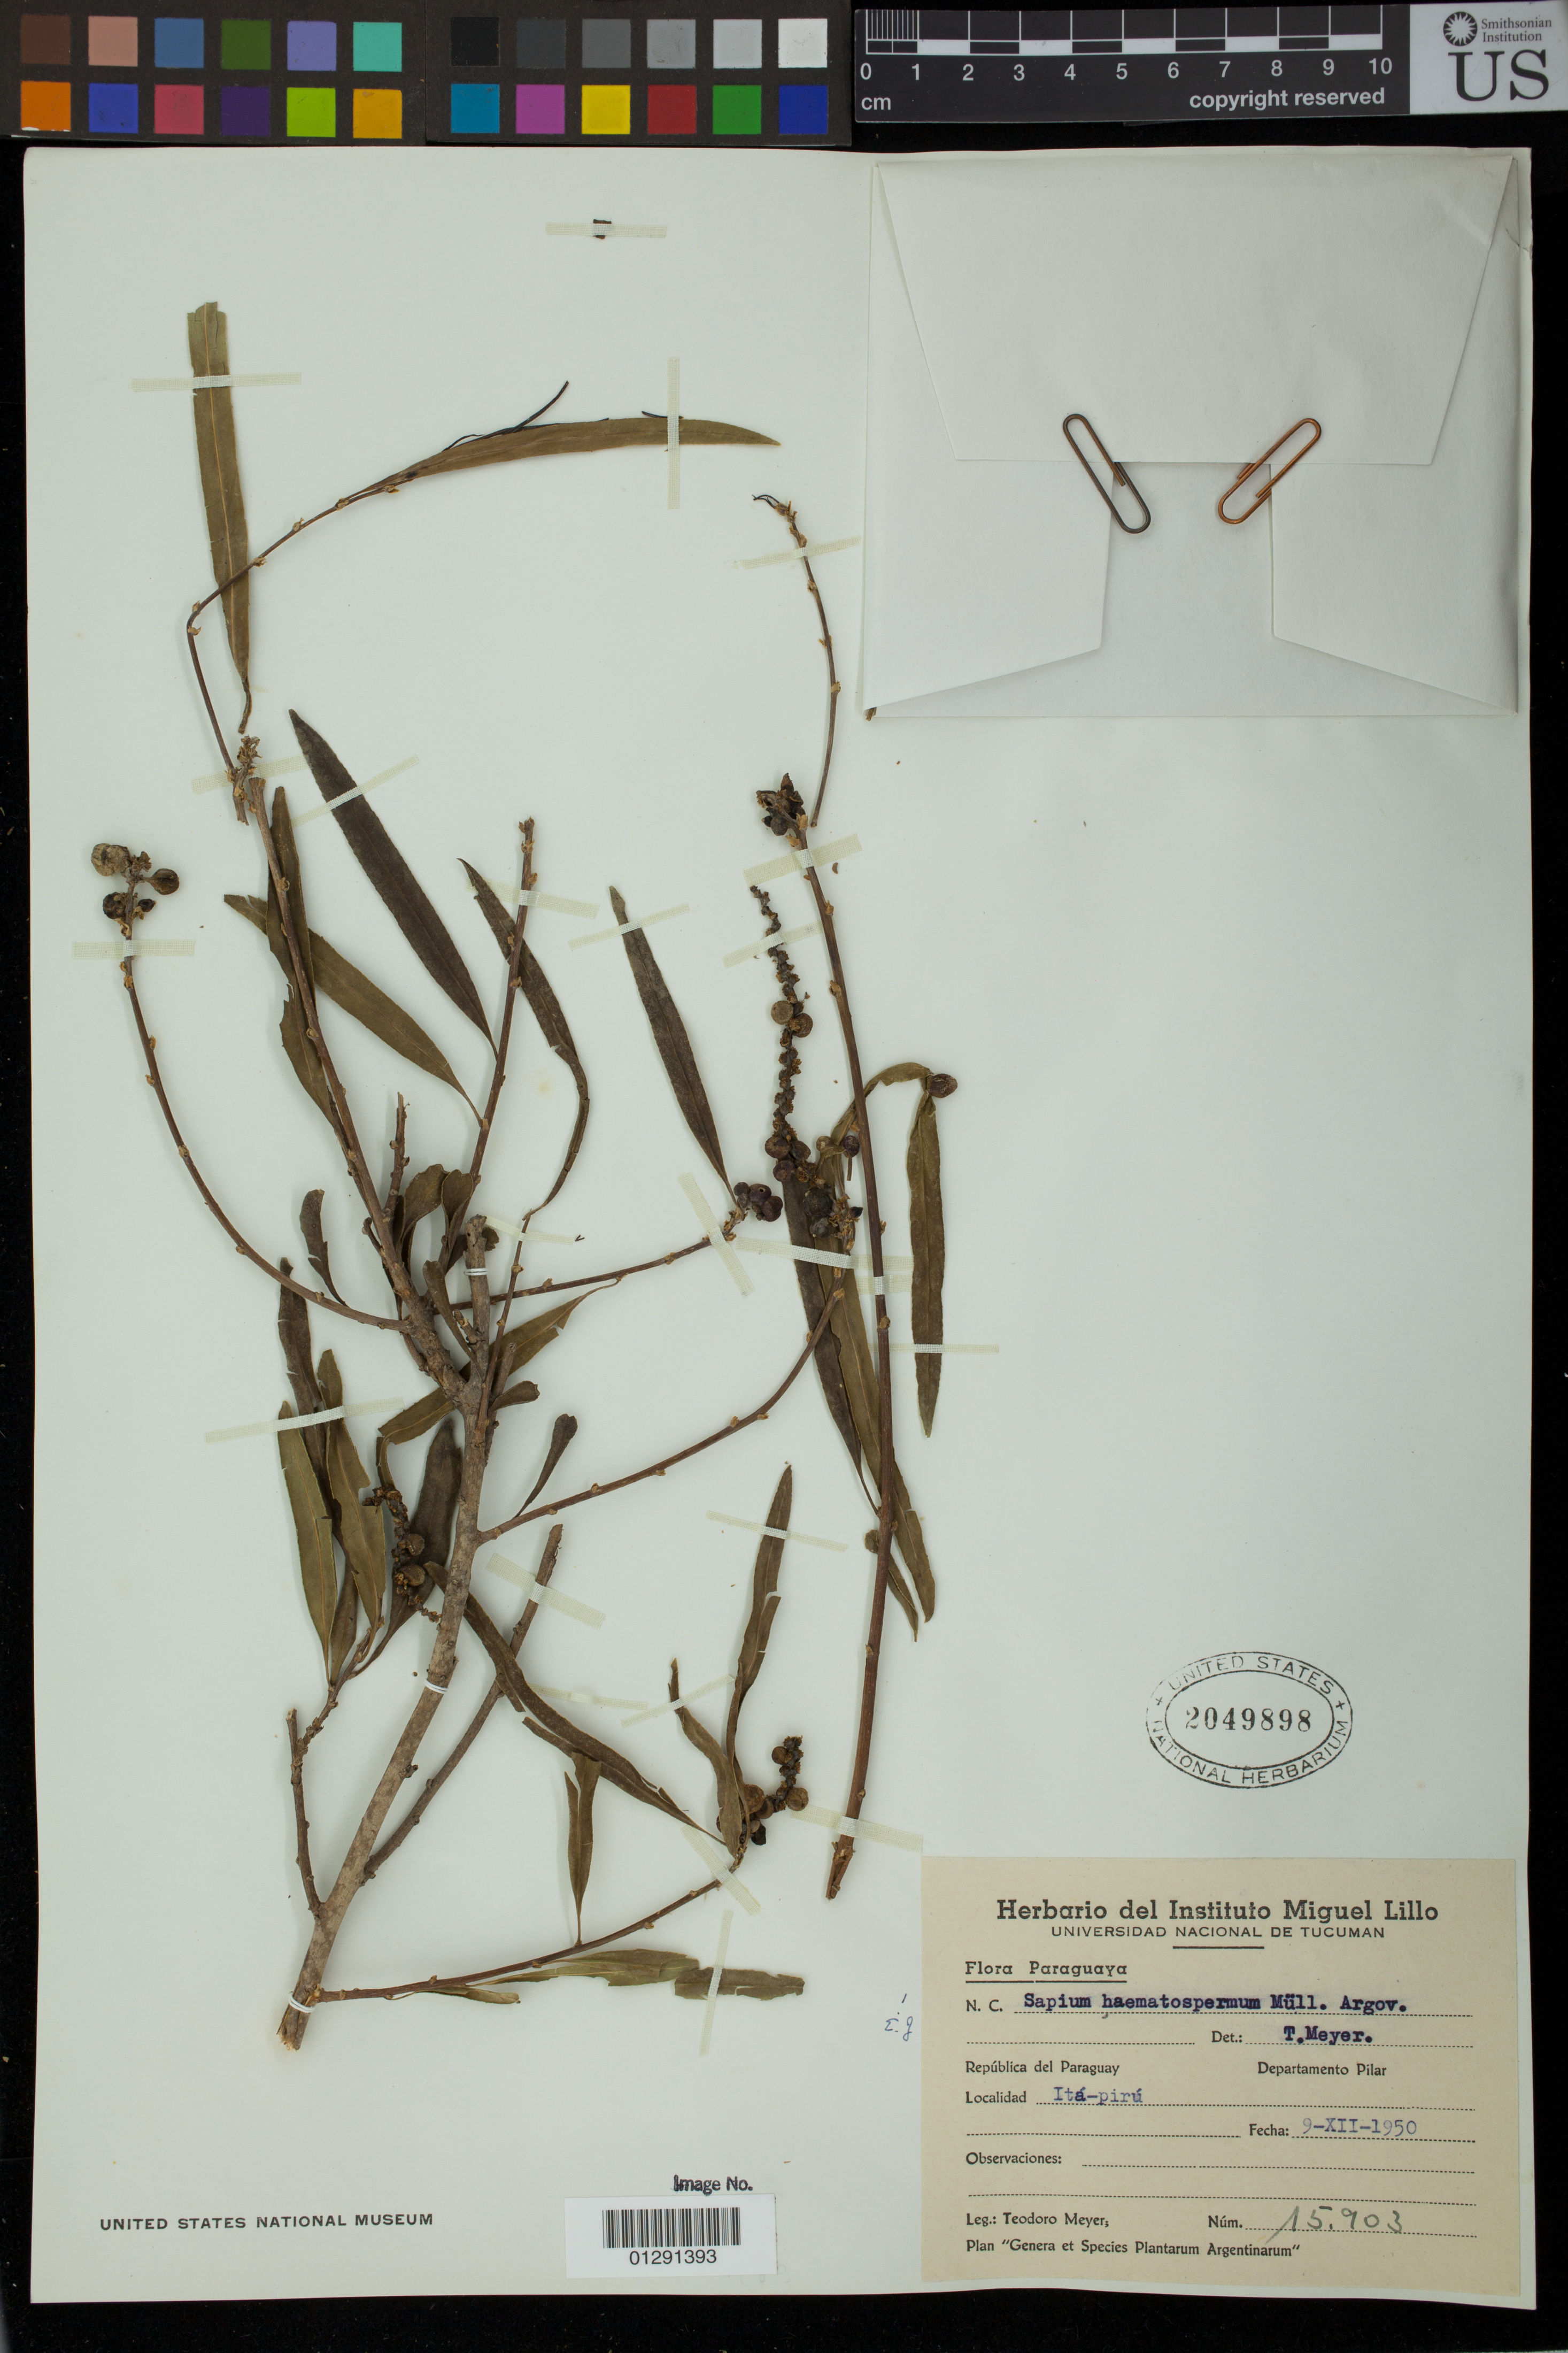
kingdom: Plantae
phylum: Tracheophyta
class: Magnoliopsida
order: Malpighiales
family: Euphorbiaceae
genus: Sapium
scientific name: Sapium haematospermum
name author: Müll. Arg.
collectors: T. Meyer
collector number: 15903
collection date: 1950-12-09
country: Paraguay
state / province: Neembucu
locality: Republica del Paraguay, Departamento Pilar, Localidad Ita-piru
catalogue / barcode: US 2049898